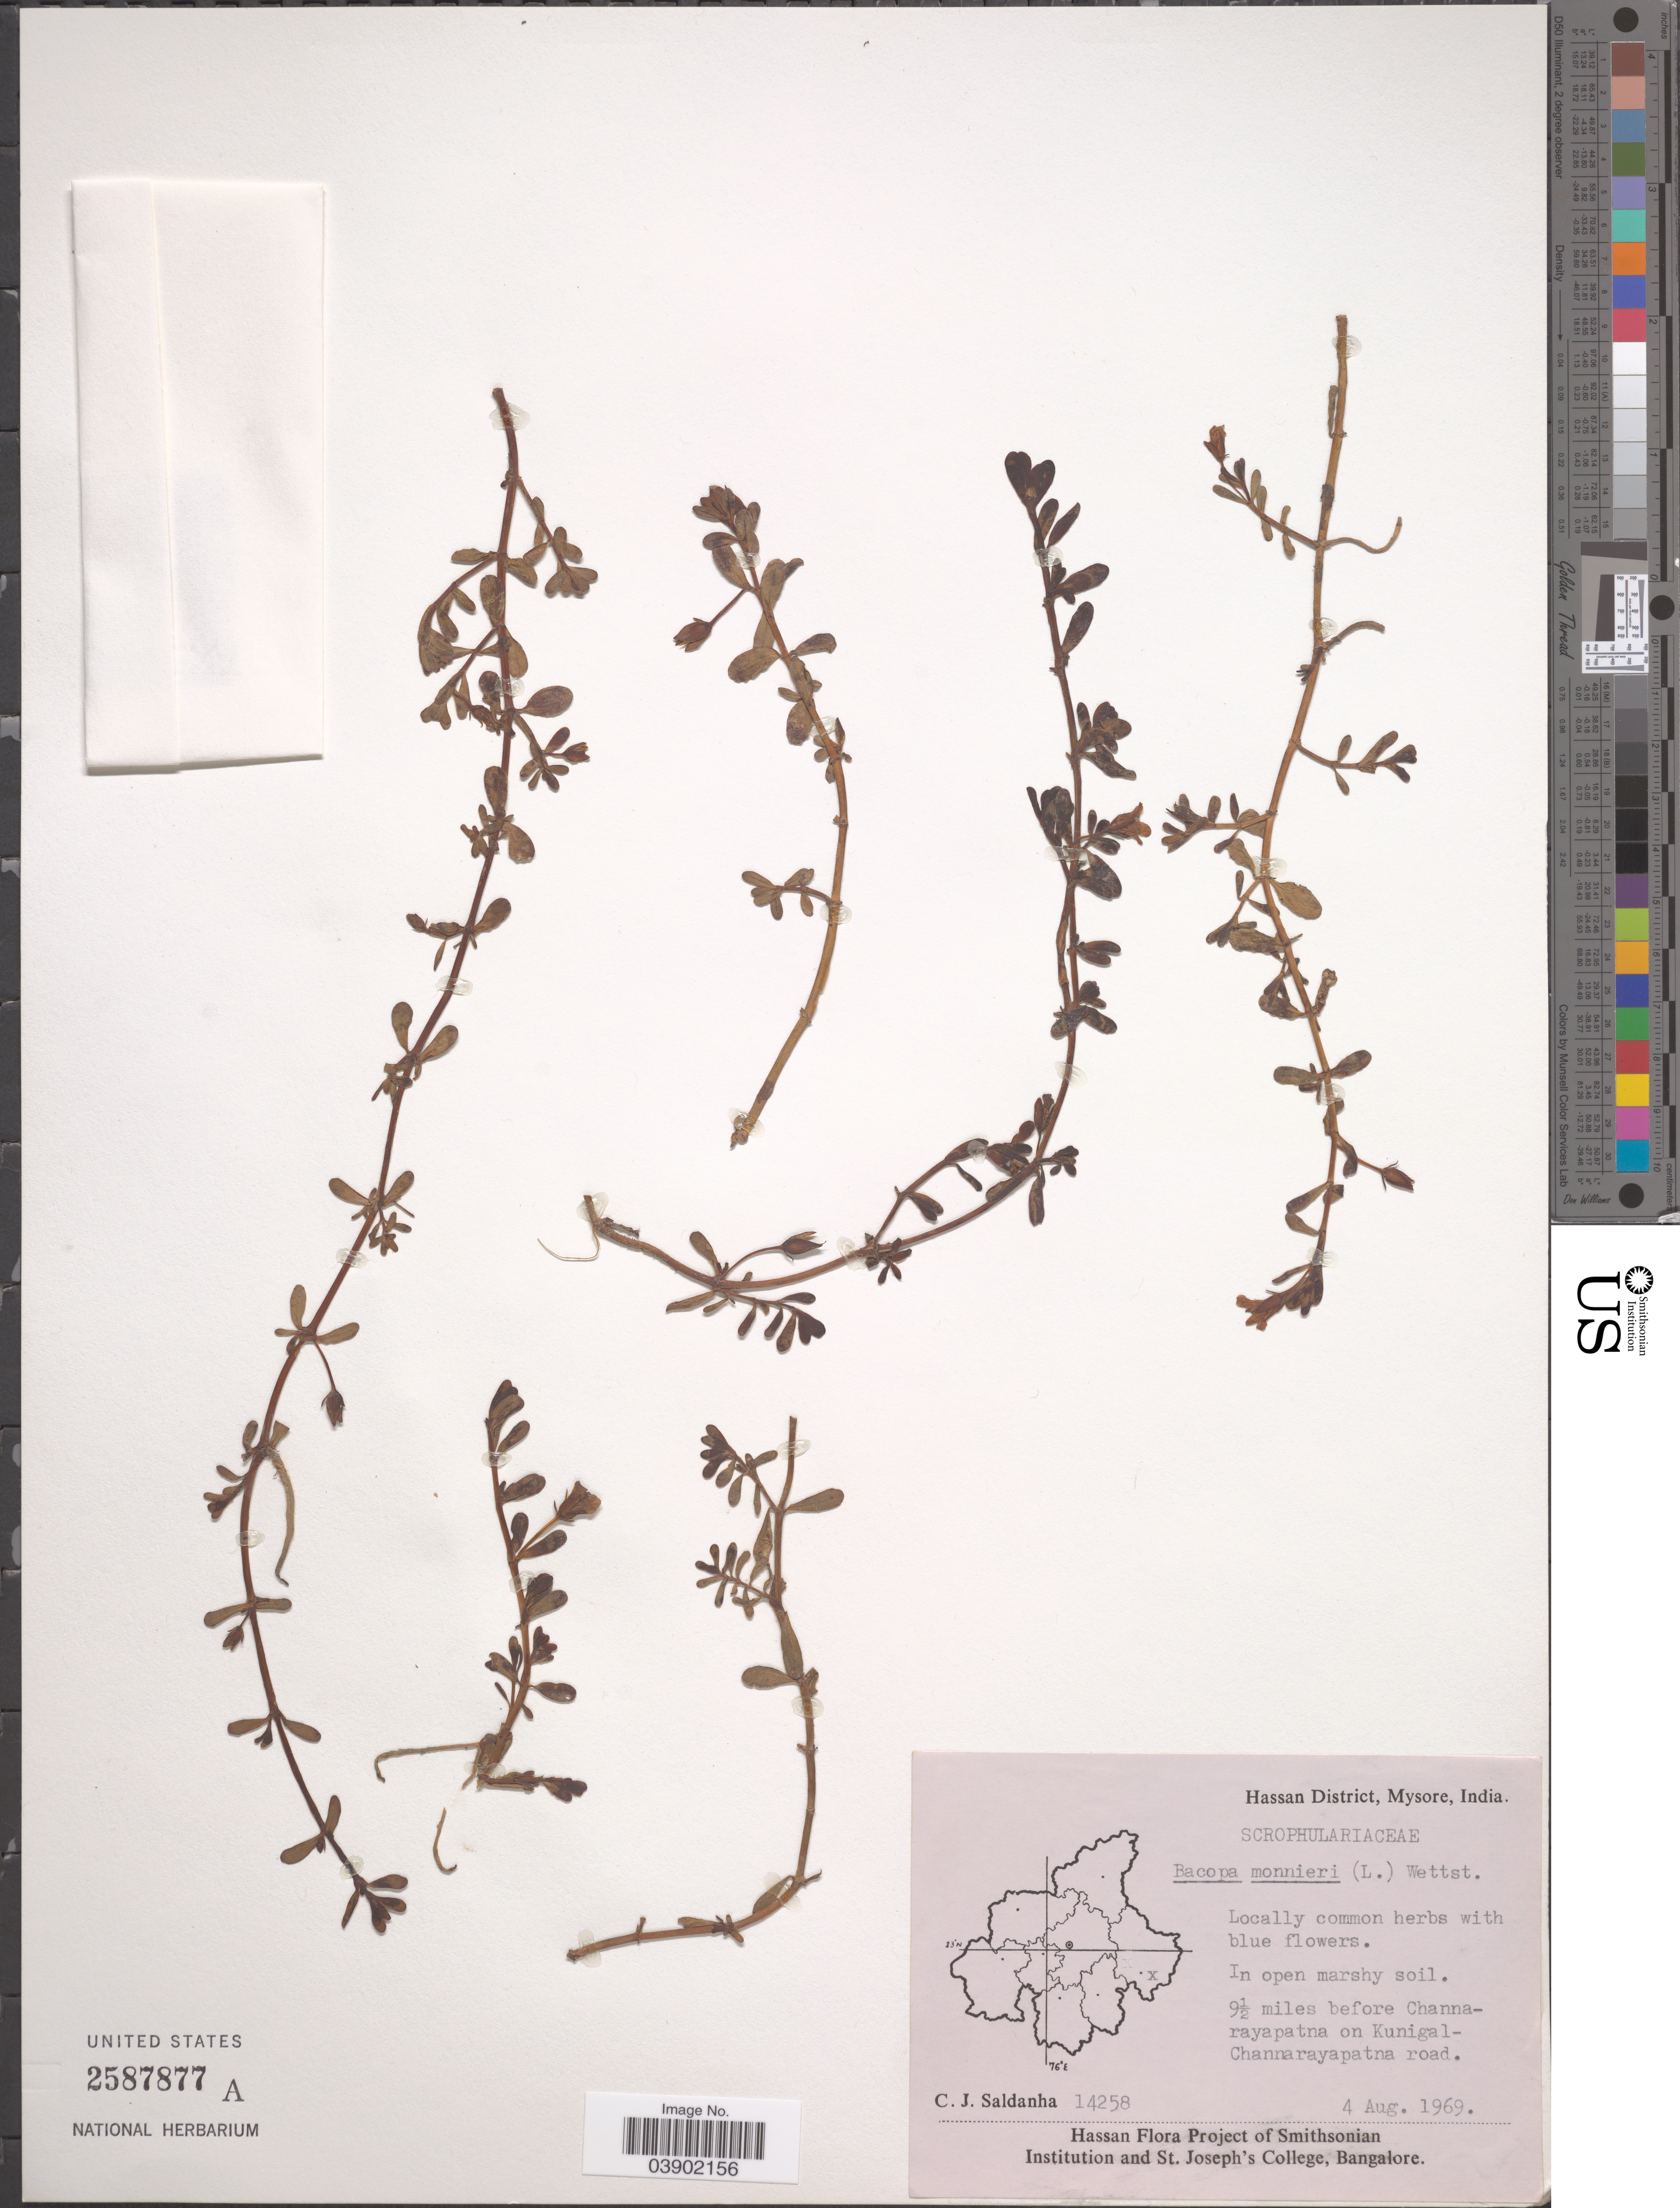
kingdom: Plantae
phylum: Tracheophyta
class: Magnoliopsida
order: Lamiales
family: Plantaginaceae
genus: Bacopa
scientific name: Bacopa monnieri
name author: (L.) Wettst.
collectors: C. J. Saldanha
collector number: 14258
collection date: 1969-08-04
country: India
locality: Hassan District, Mysore. 9½ miles before Channarayapatna on Kunigal-Channarayapatna road.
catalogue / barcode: US 2587877A